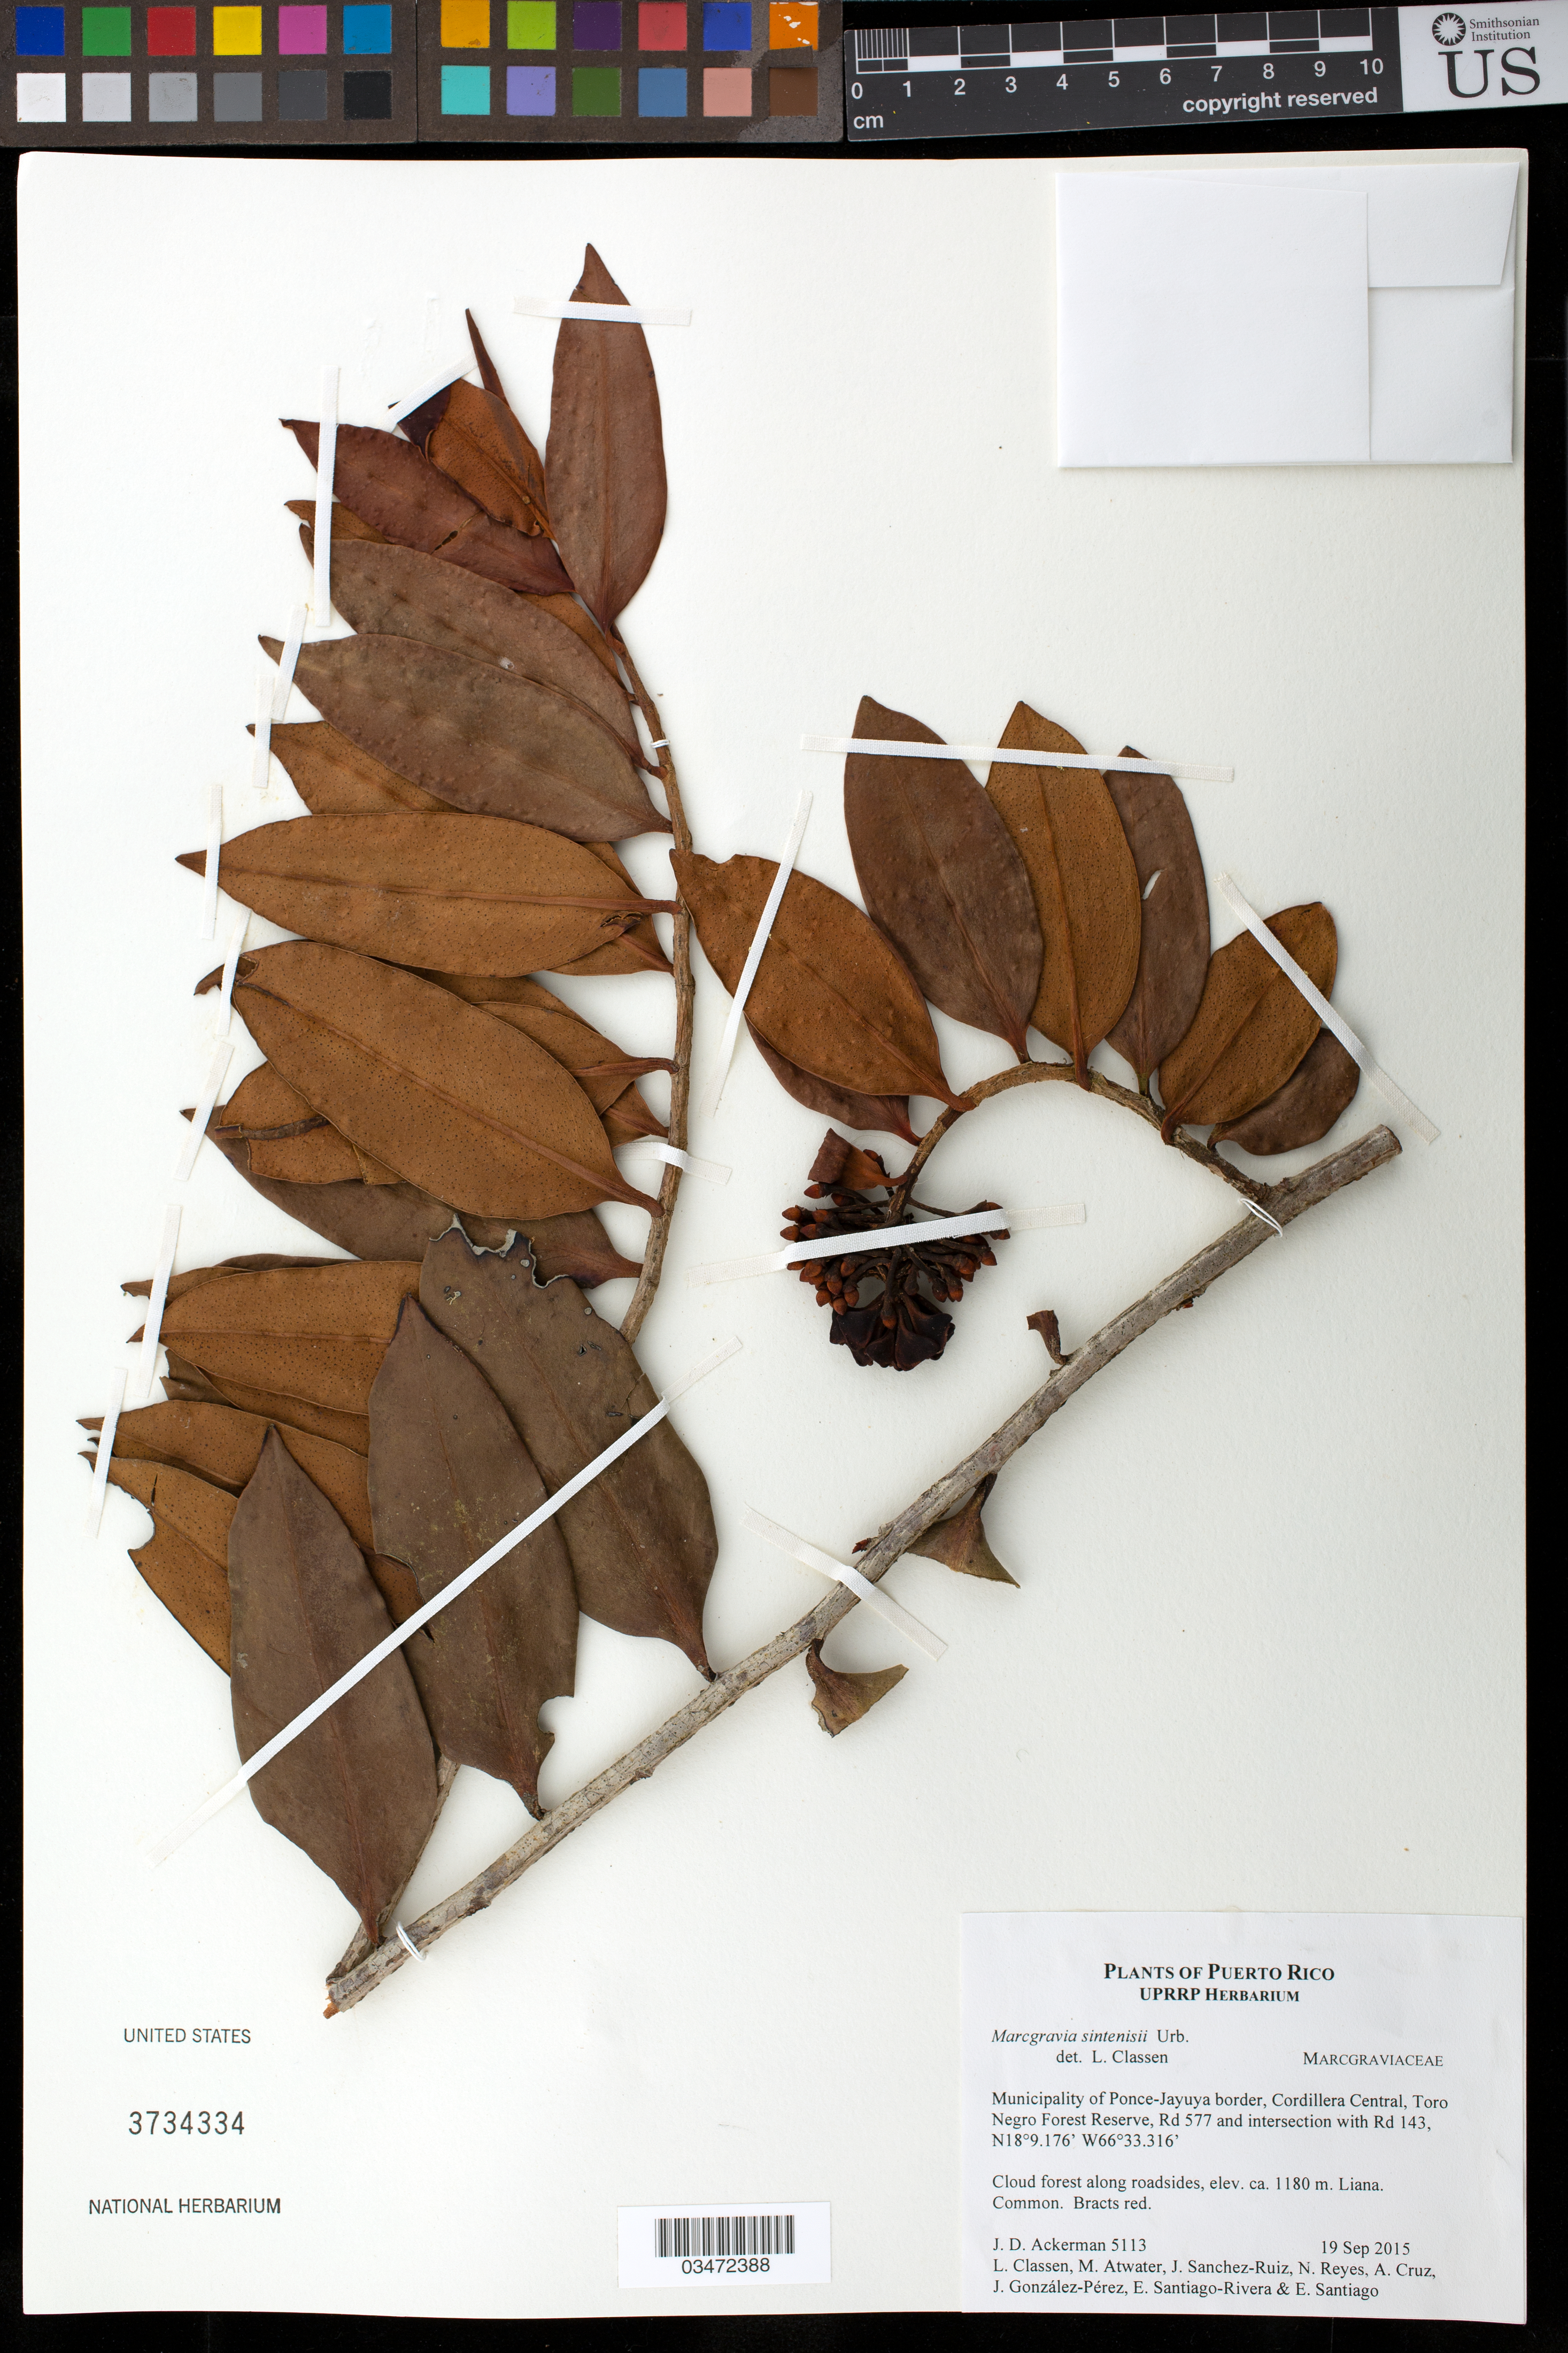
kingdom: Plantae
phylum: Tracheophyta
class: Magnoliopsida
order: Ericales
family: Marcgraviaceae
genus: Marcgravia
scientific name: Marcgravia sintenisii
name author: Urb.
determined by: Classen, L.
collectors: J. D. Ackerman, L. Classen, M. Atwater, J. Sanchez-Ruiz, N. Reyes, A. Cruz, J. González-Pérez, E. Santiago-Rivera & E. Santiago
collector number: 5113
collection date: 2015-09-19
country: Puerto Rico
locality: Mun. Ponce-Jayuya border, Cordillera Central, Toro Negro Forest Reserve, Rd 577 and intersection with Rd 143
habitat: Cloud forest along roadsides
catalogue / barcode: US 3734334